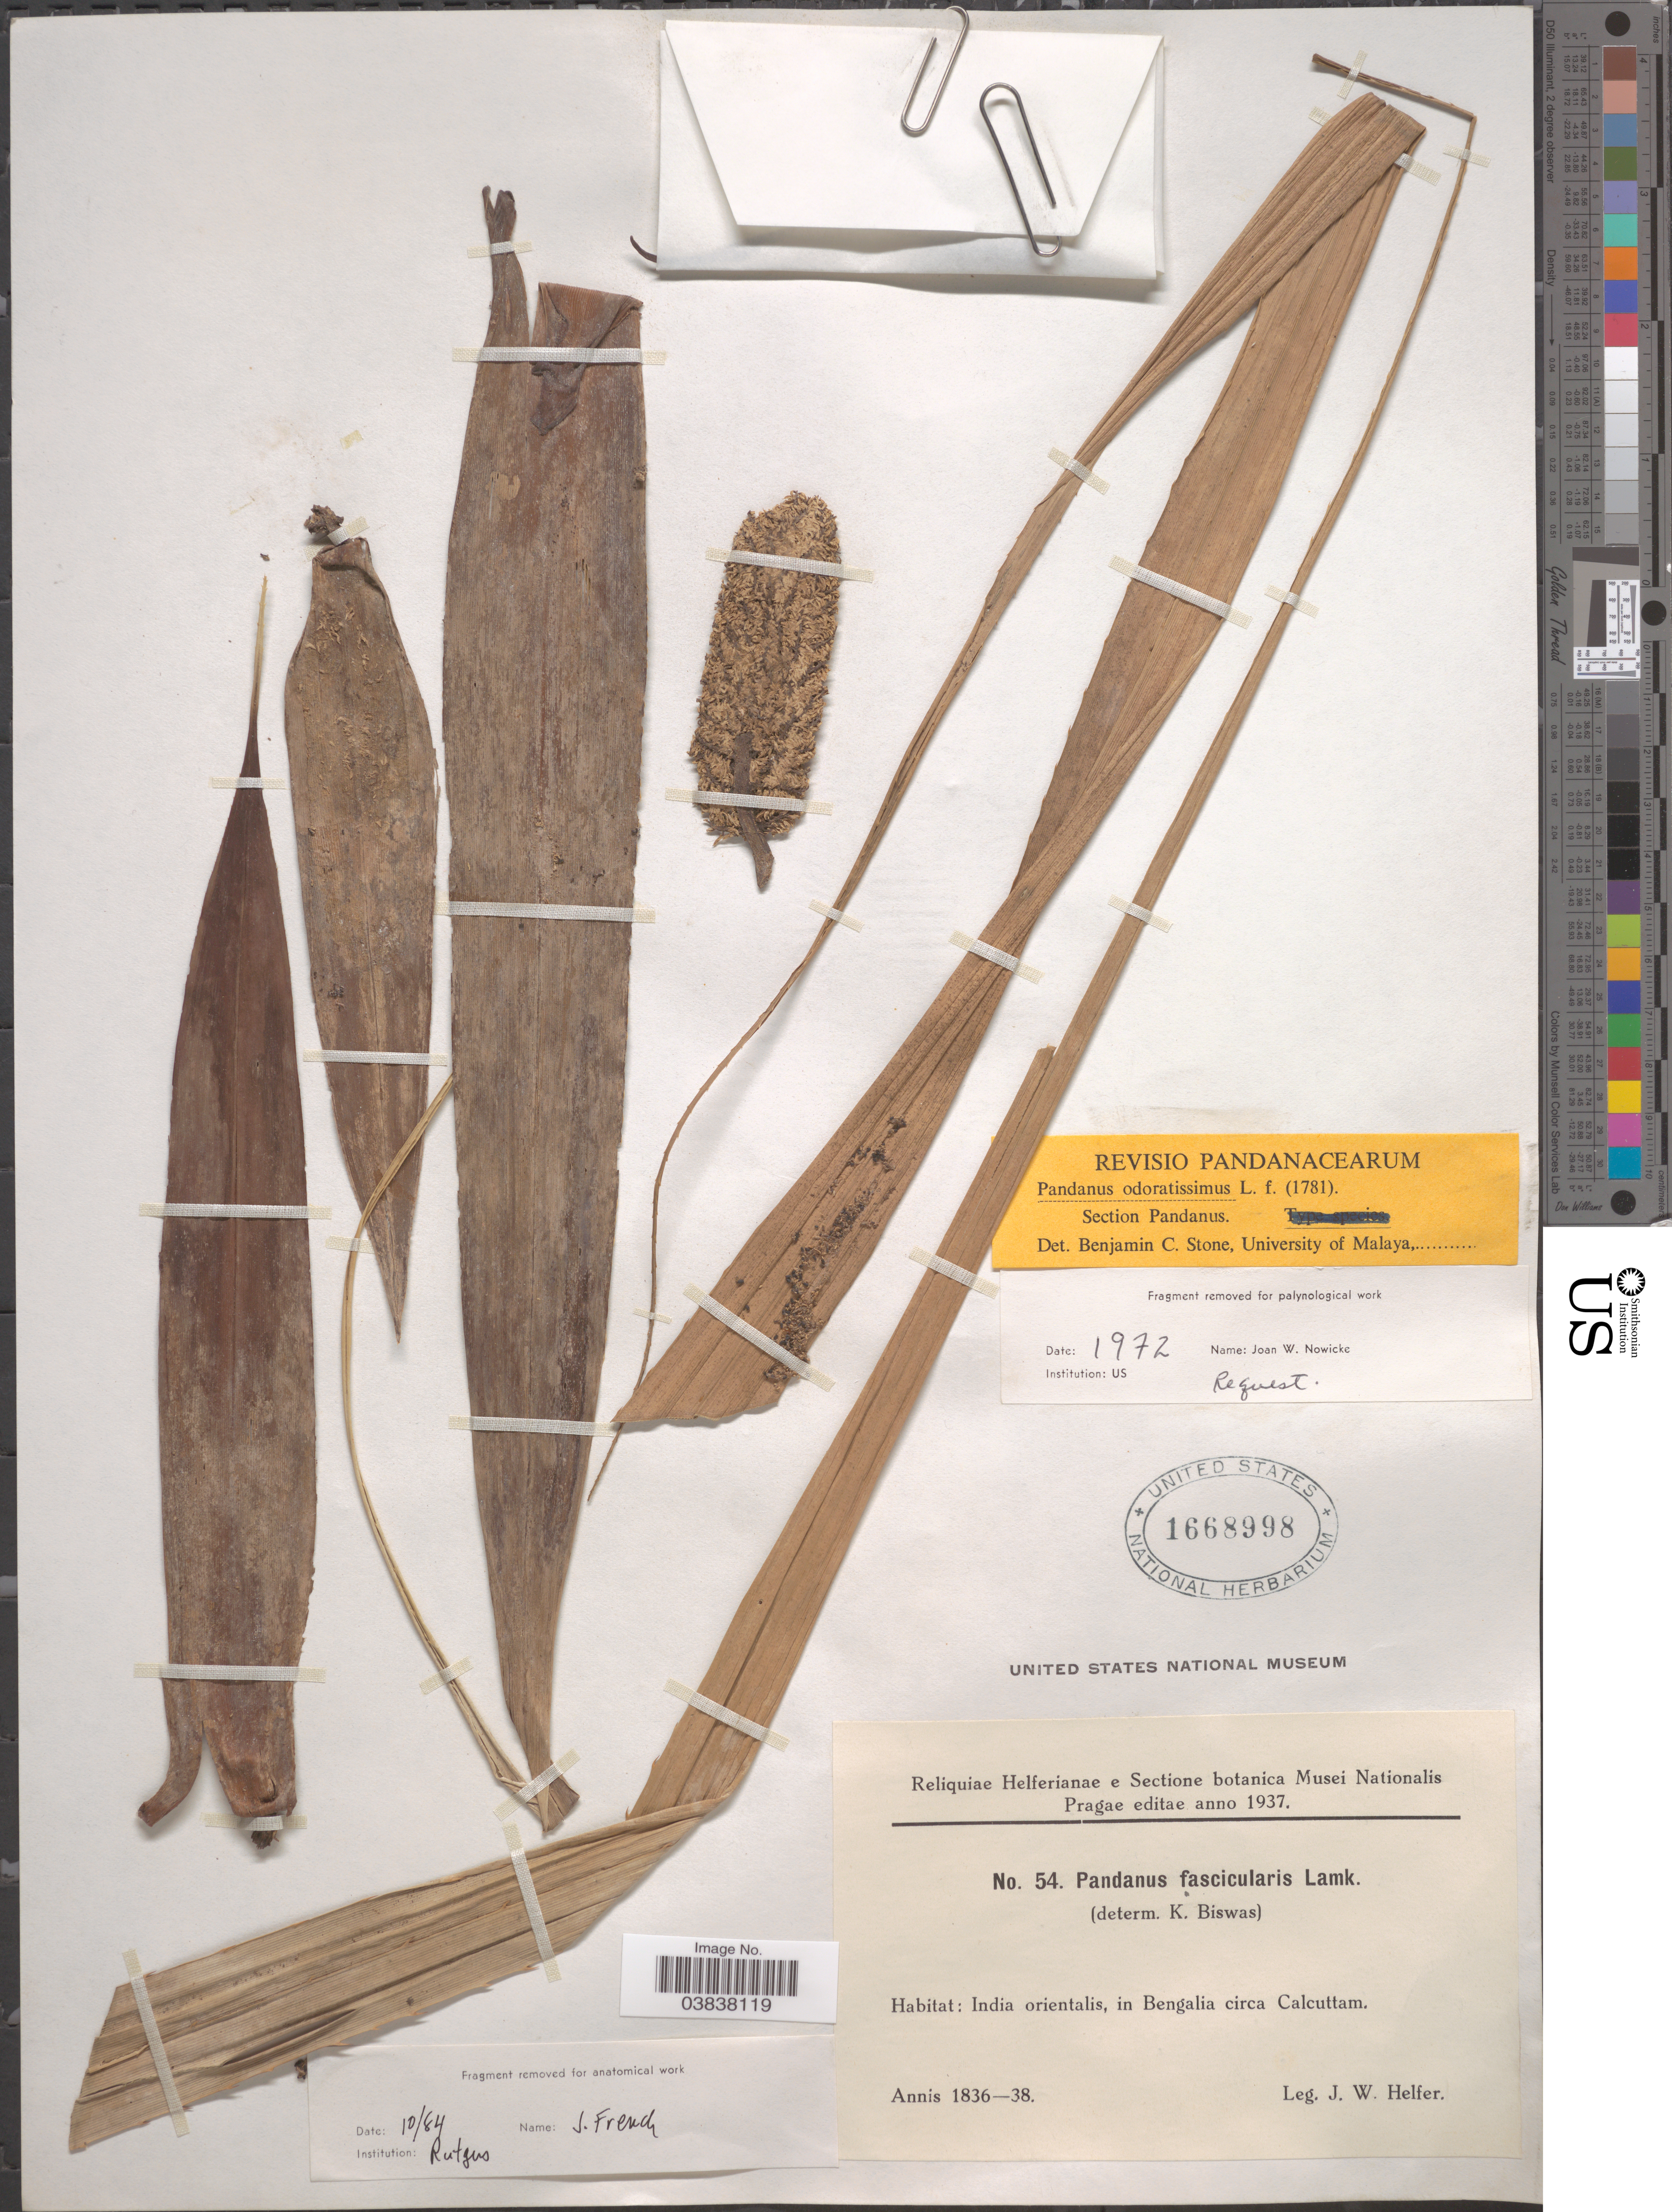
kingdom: Plantae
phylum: Tracheophyta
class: Liliopsida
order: Pandanales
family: Pandanaceae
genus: Pandanus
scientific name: Pandanus odoratissimus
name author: L. f.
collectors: J. W. Helfer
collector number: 54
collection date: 1937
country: India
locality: India orientalis, in Bengalia circa Calcuttam.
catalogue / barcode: US 1668998